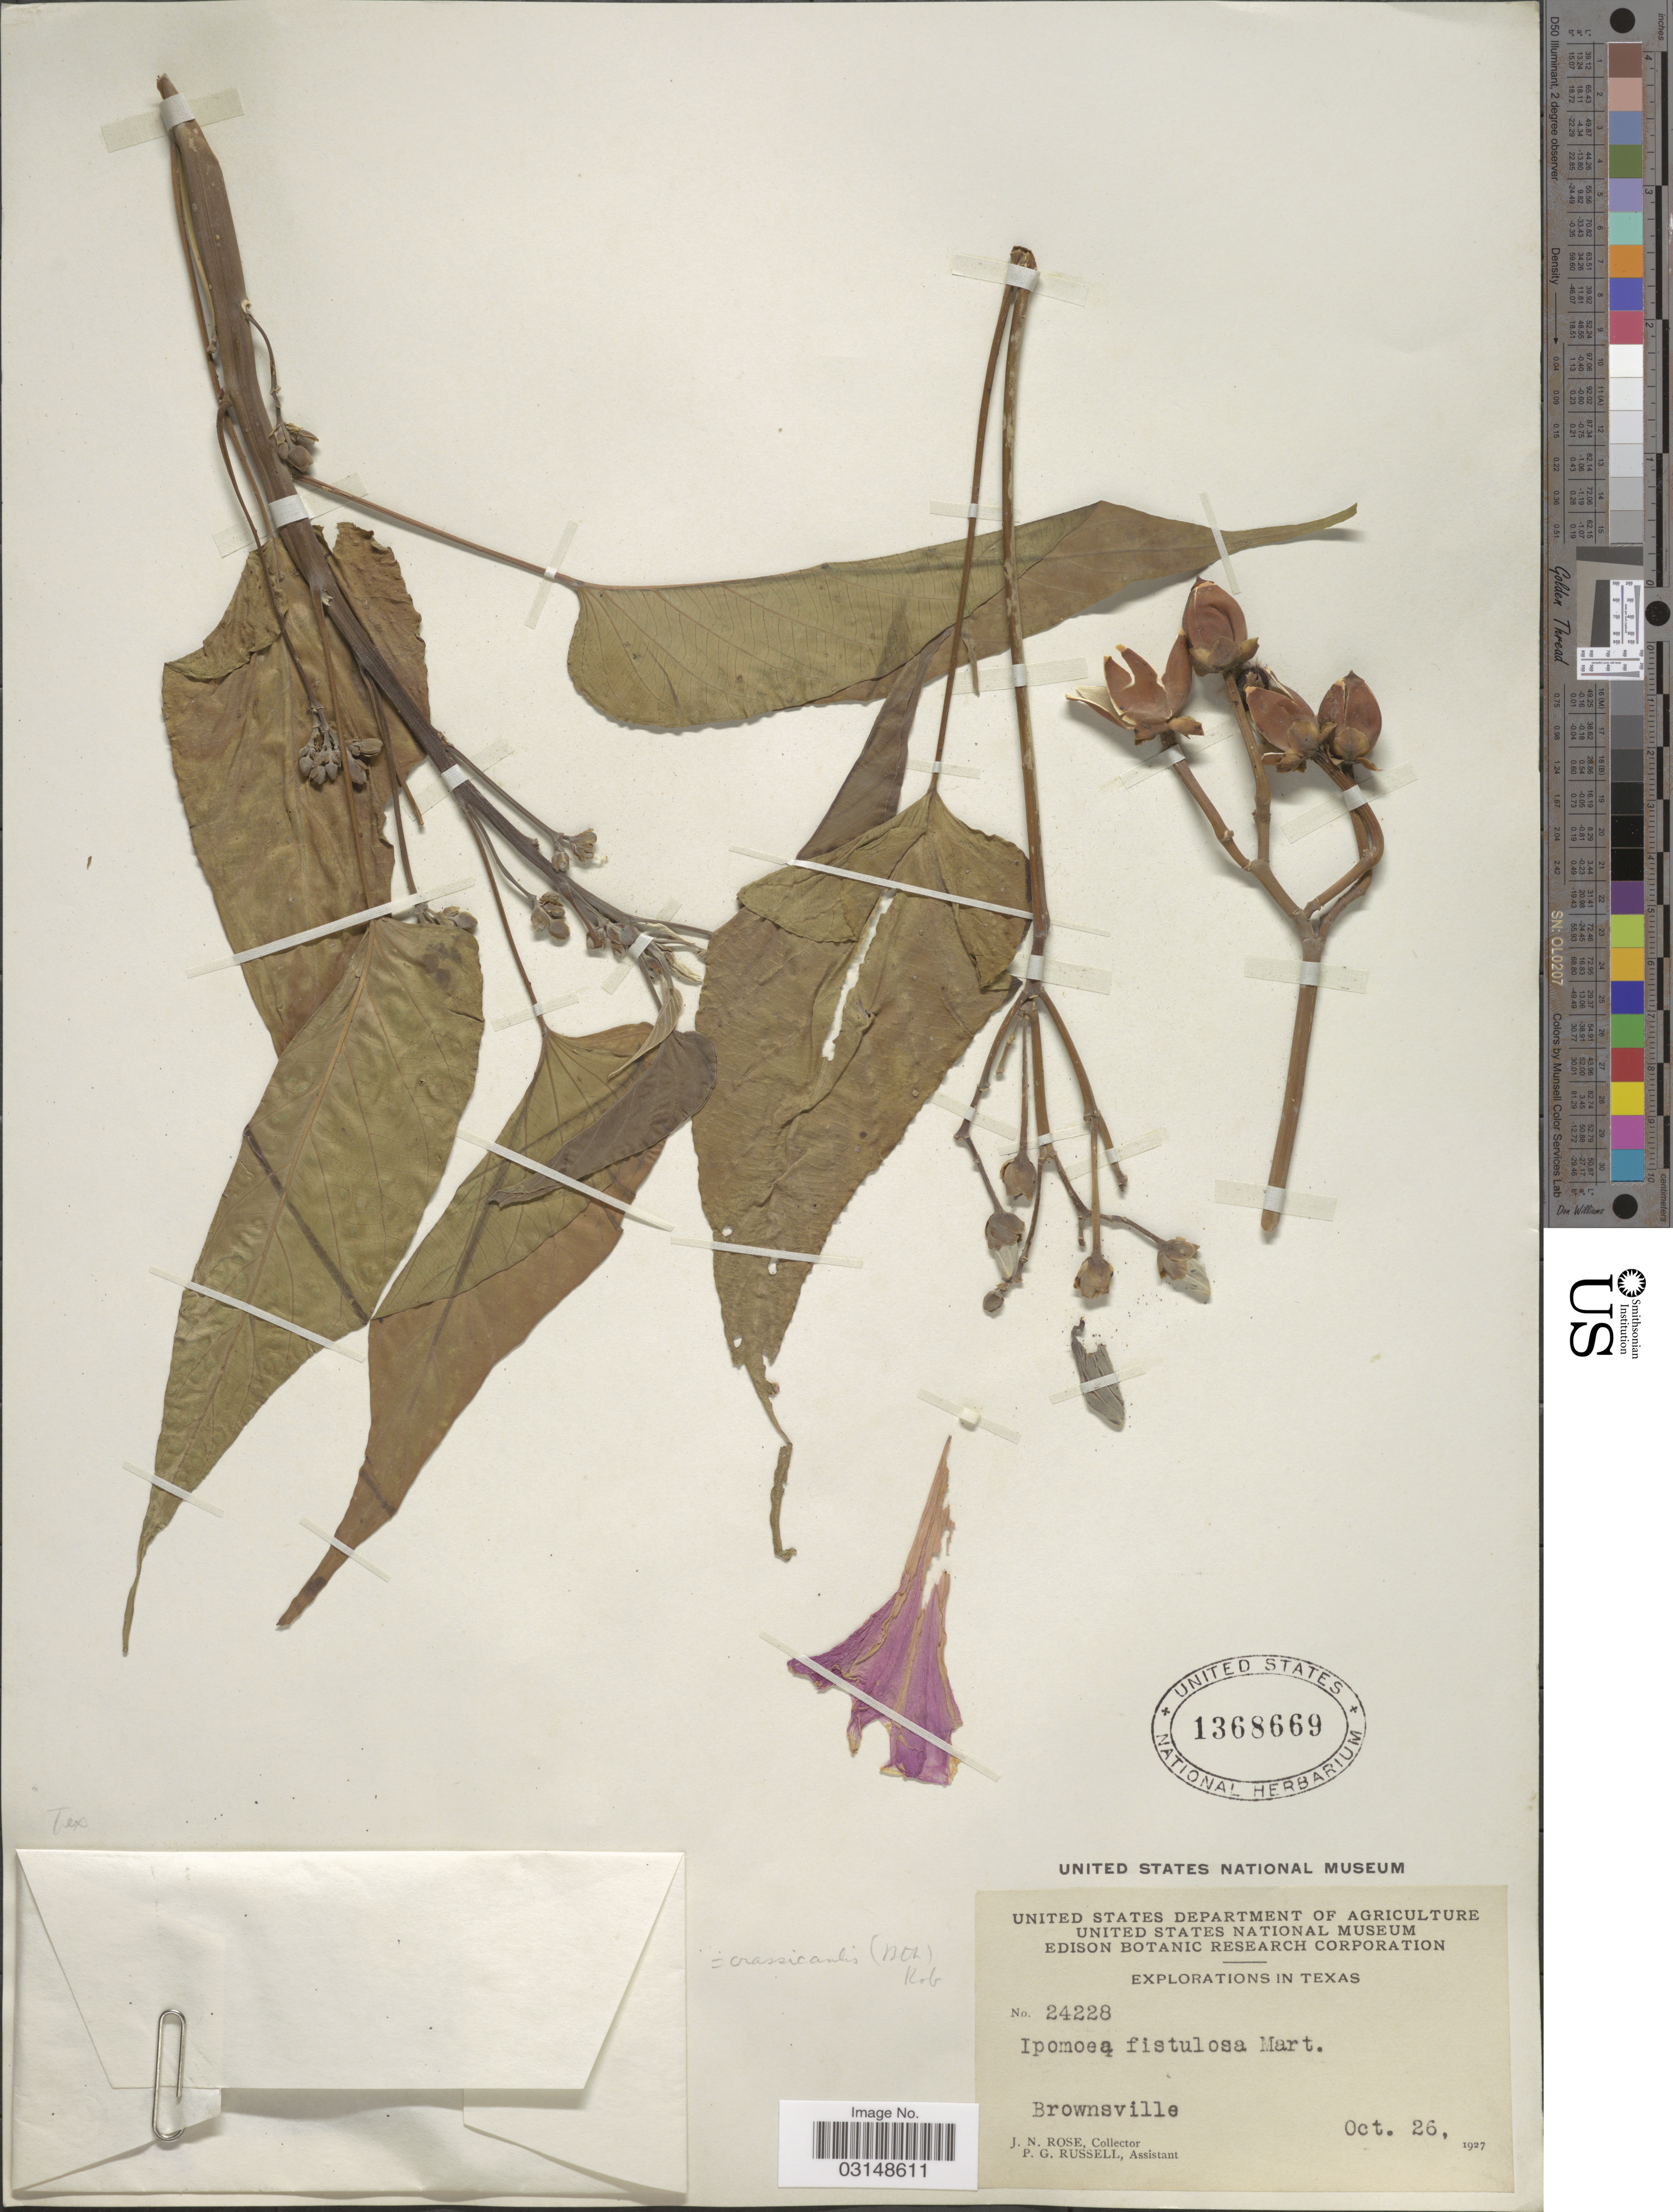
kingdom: Plantae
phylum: Tracheophyta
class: Magnoliopsida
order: Solanales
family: Convolvulaceae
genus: Ipomoea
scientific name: Ipomoea crassicaulis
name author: (Benth.) B.L. Rob.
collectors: J. N. Rose & P. G. Russell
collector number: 24228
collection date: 1927-10-26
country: United States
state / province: Texas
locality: Brownsville.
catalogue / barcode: US 1368669